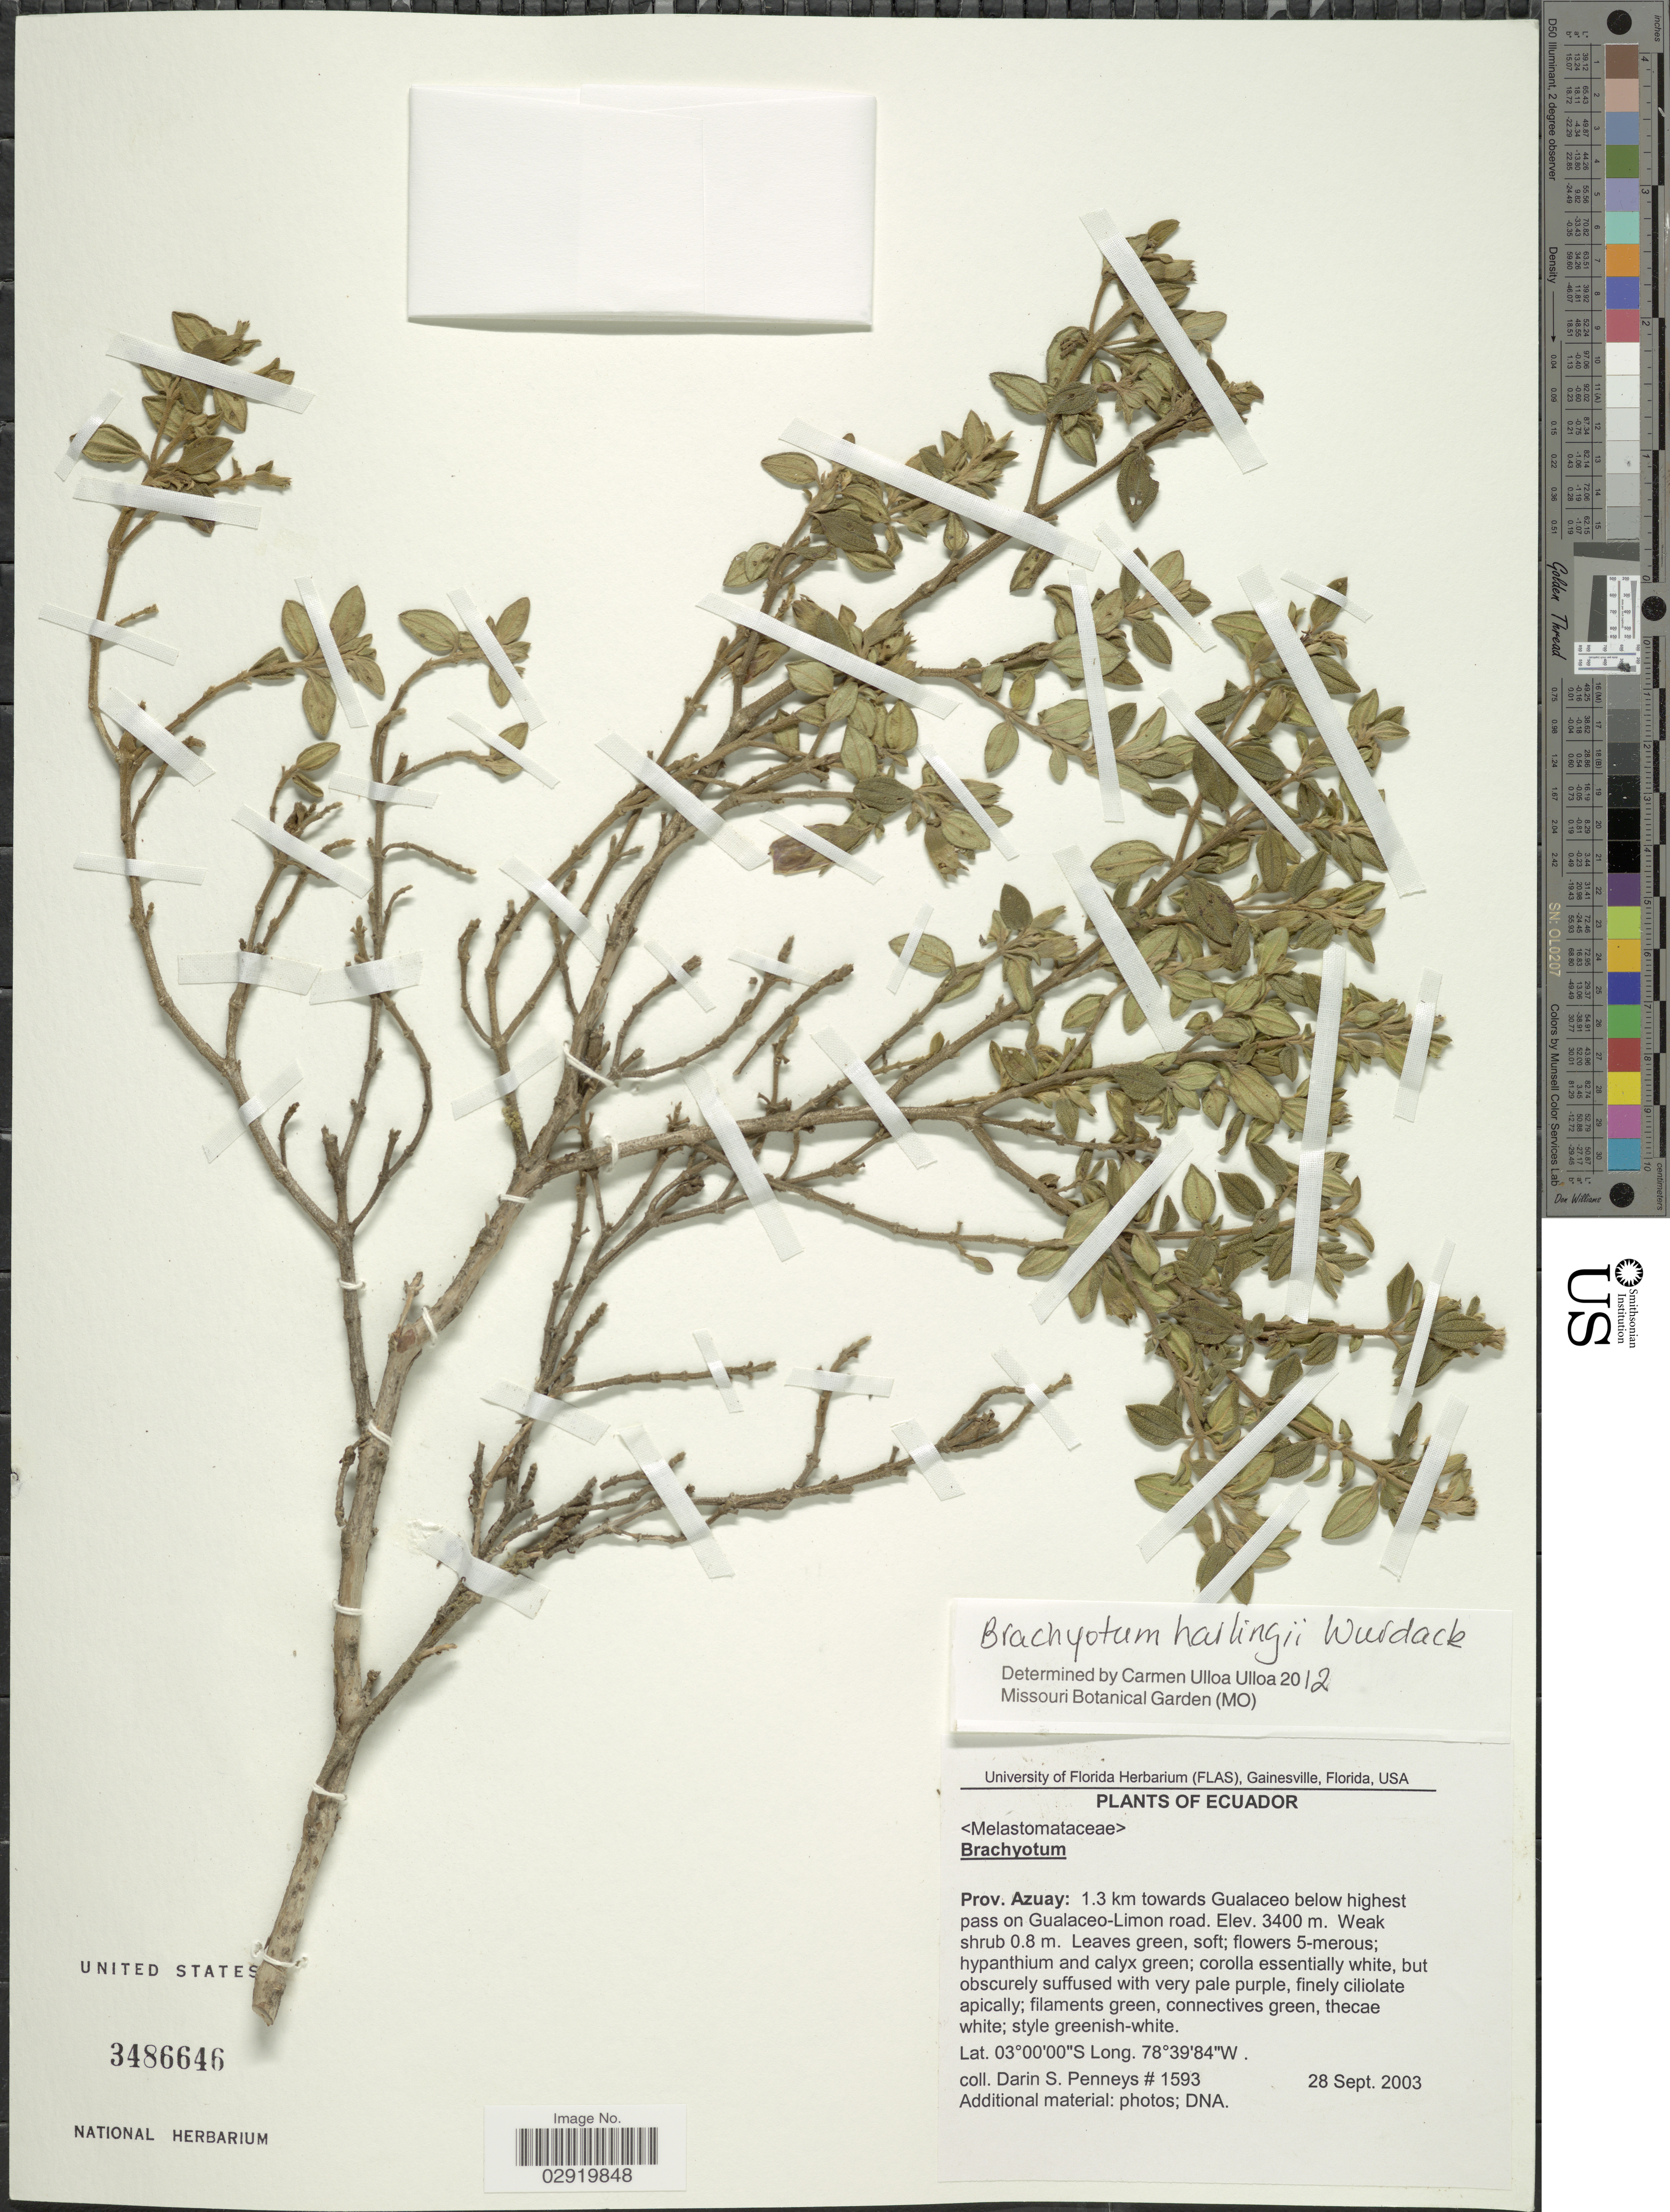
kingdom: Plantae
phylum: Tracheophyta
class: Magnoliopsida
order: Myrtales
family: Melastomataceae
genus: Brachyotum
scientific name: Brachyotum harlingii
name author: Wurdack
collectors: D. S. Penneys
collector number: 1593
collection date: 2003-09-28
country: Ecuador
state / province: Azuay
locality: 1.3 km towards Gualaceo below highest pass on Gualaceo-Limon road.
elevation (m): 3400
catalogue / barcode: US 3486646